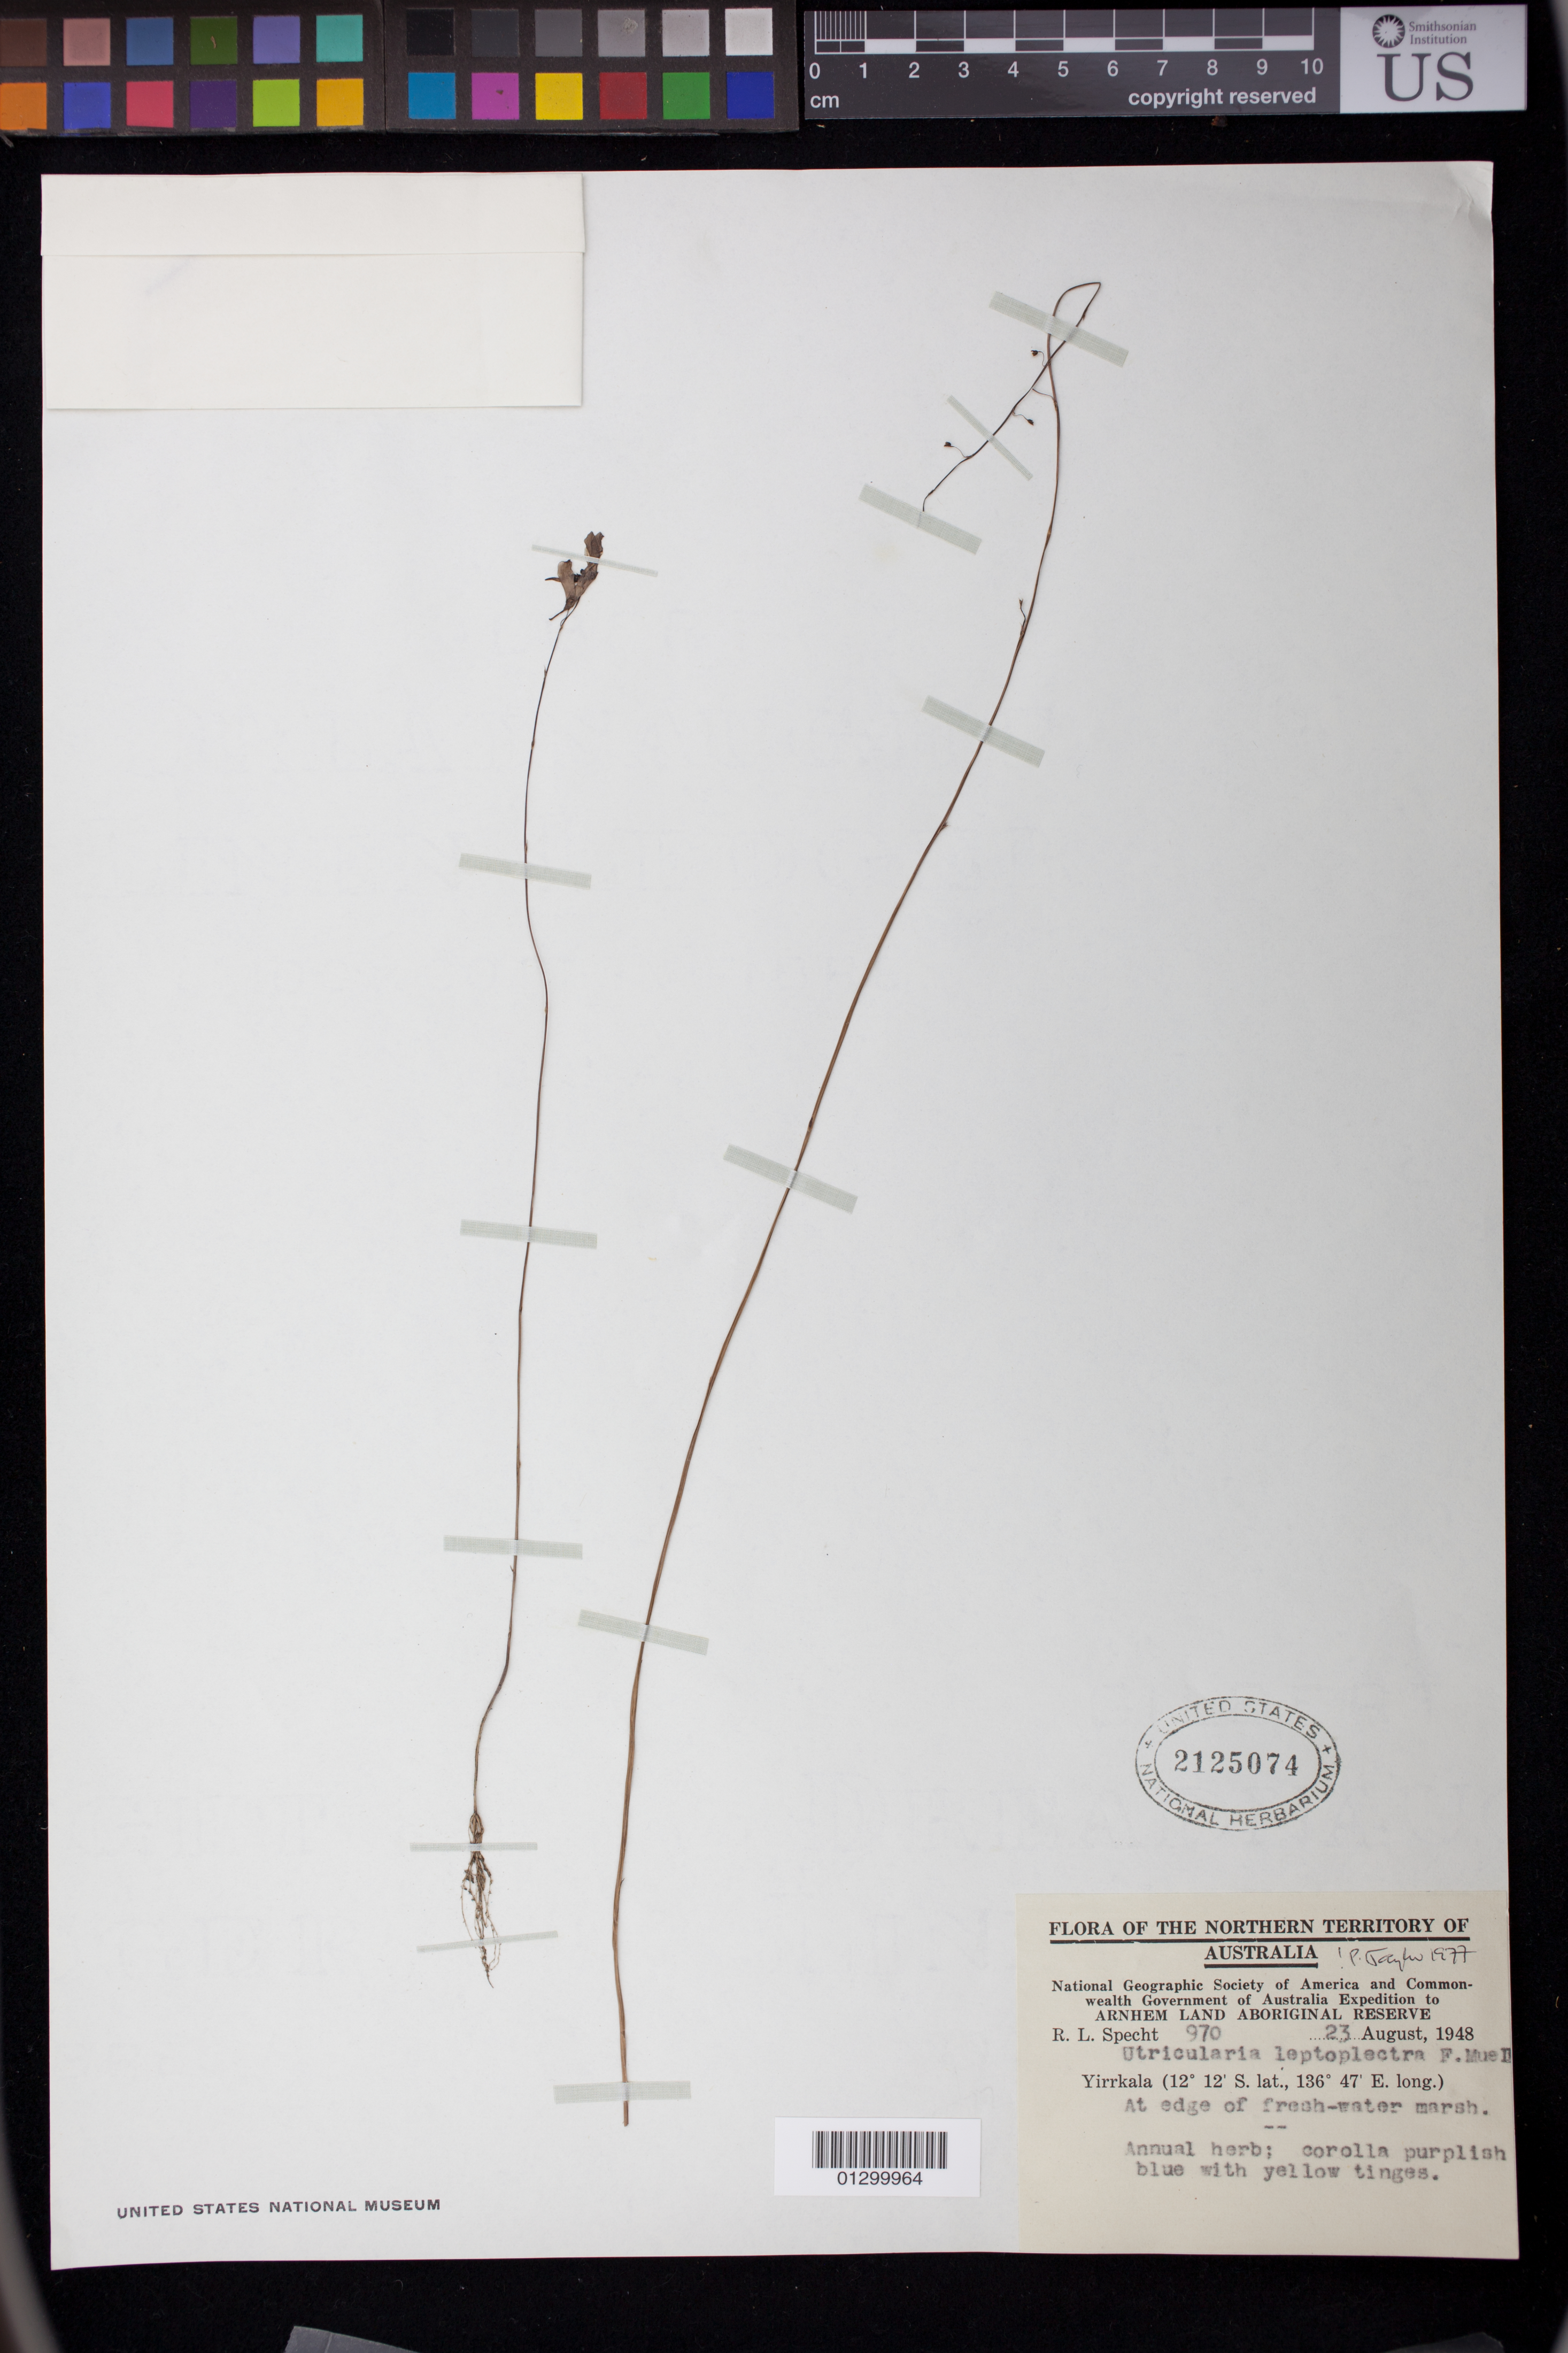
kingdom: Plantae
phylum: Tracheophyta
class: Magnoliopsida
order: Lamiales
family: Lentibulariaceae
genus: Utricularia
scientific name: Utricularia leptolectra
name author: F. Muell.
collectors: R. L. Specht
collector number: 970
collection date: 1948-08-23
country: Australia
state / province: Northern Territory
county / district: East Arnhem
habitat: At edge of fresh-water marsh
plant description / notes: Annual herb; corolla purplish blue with yellow tinges.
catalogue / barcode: US 2125074